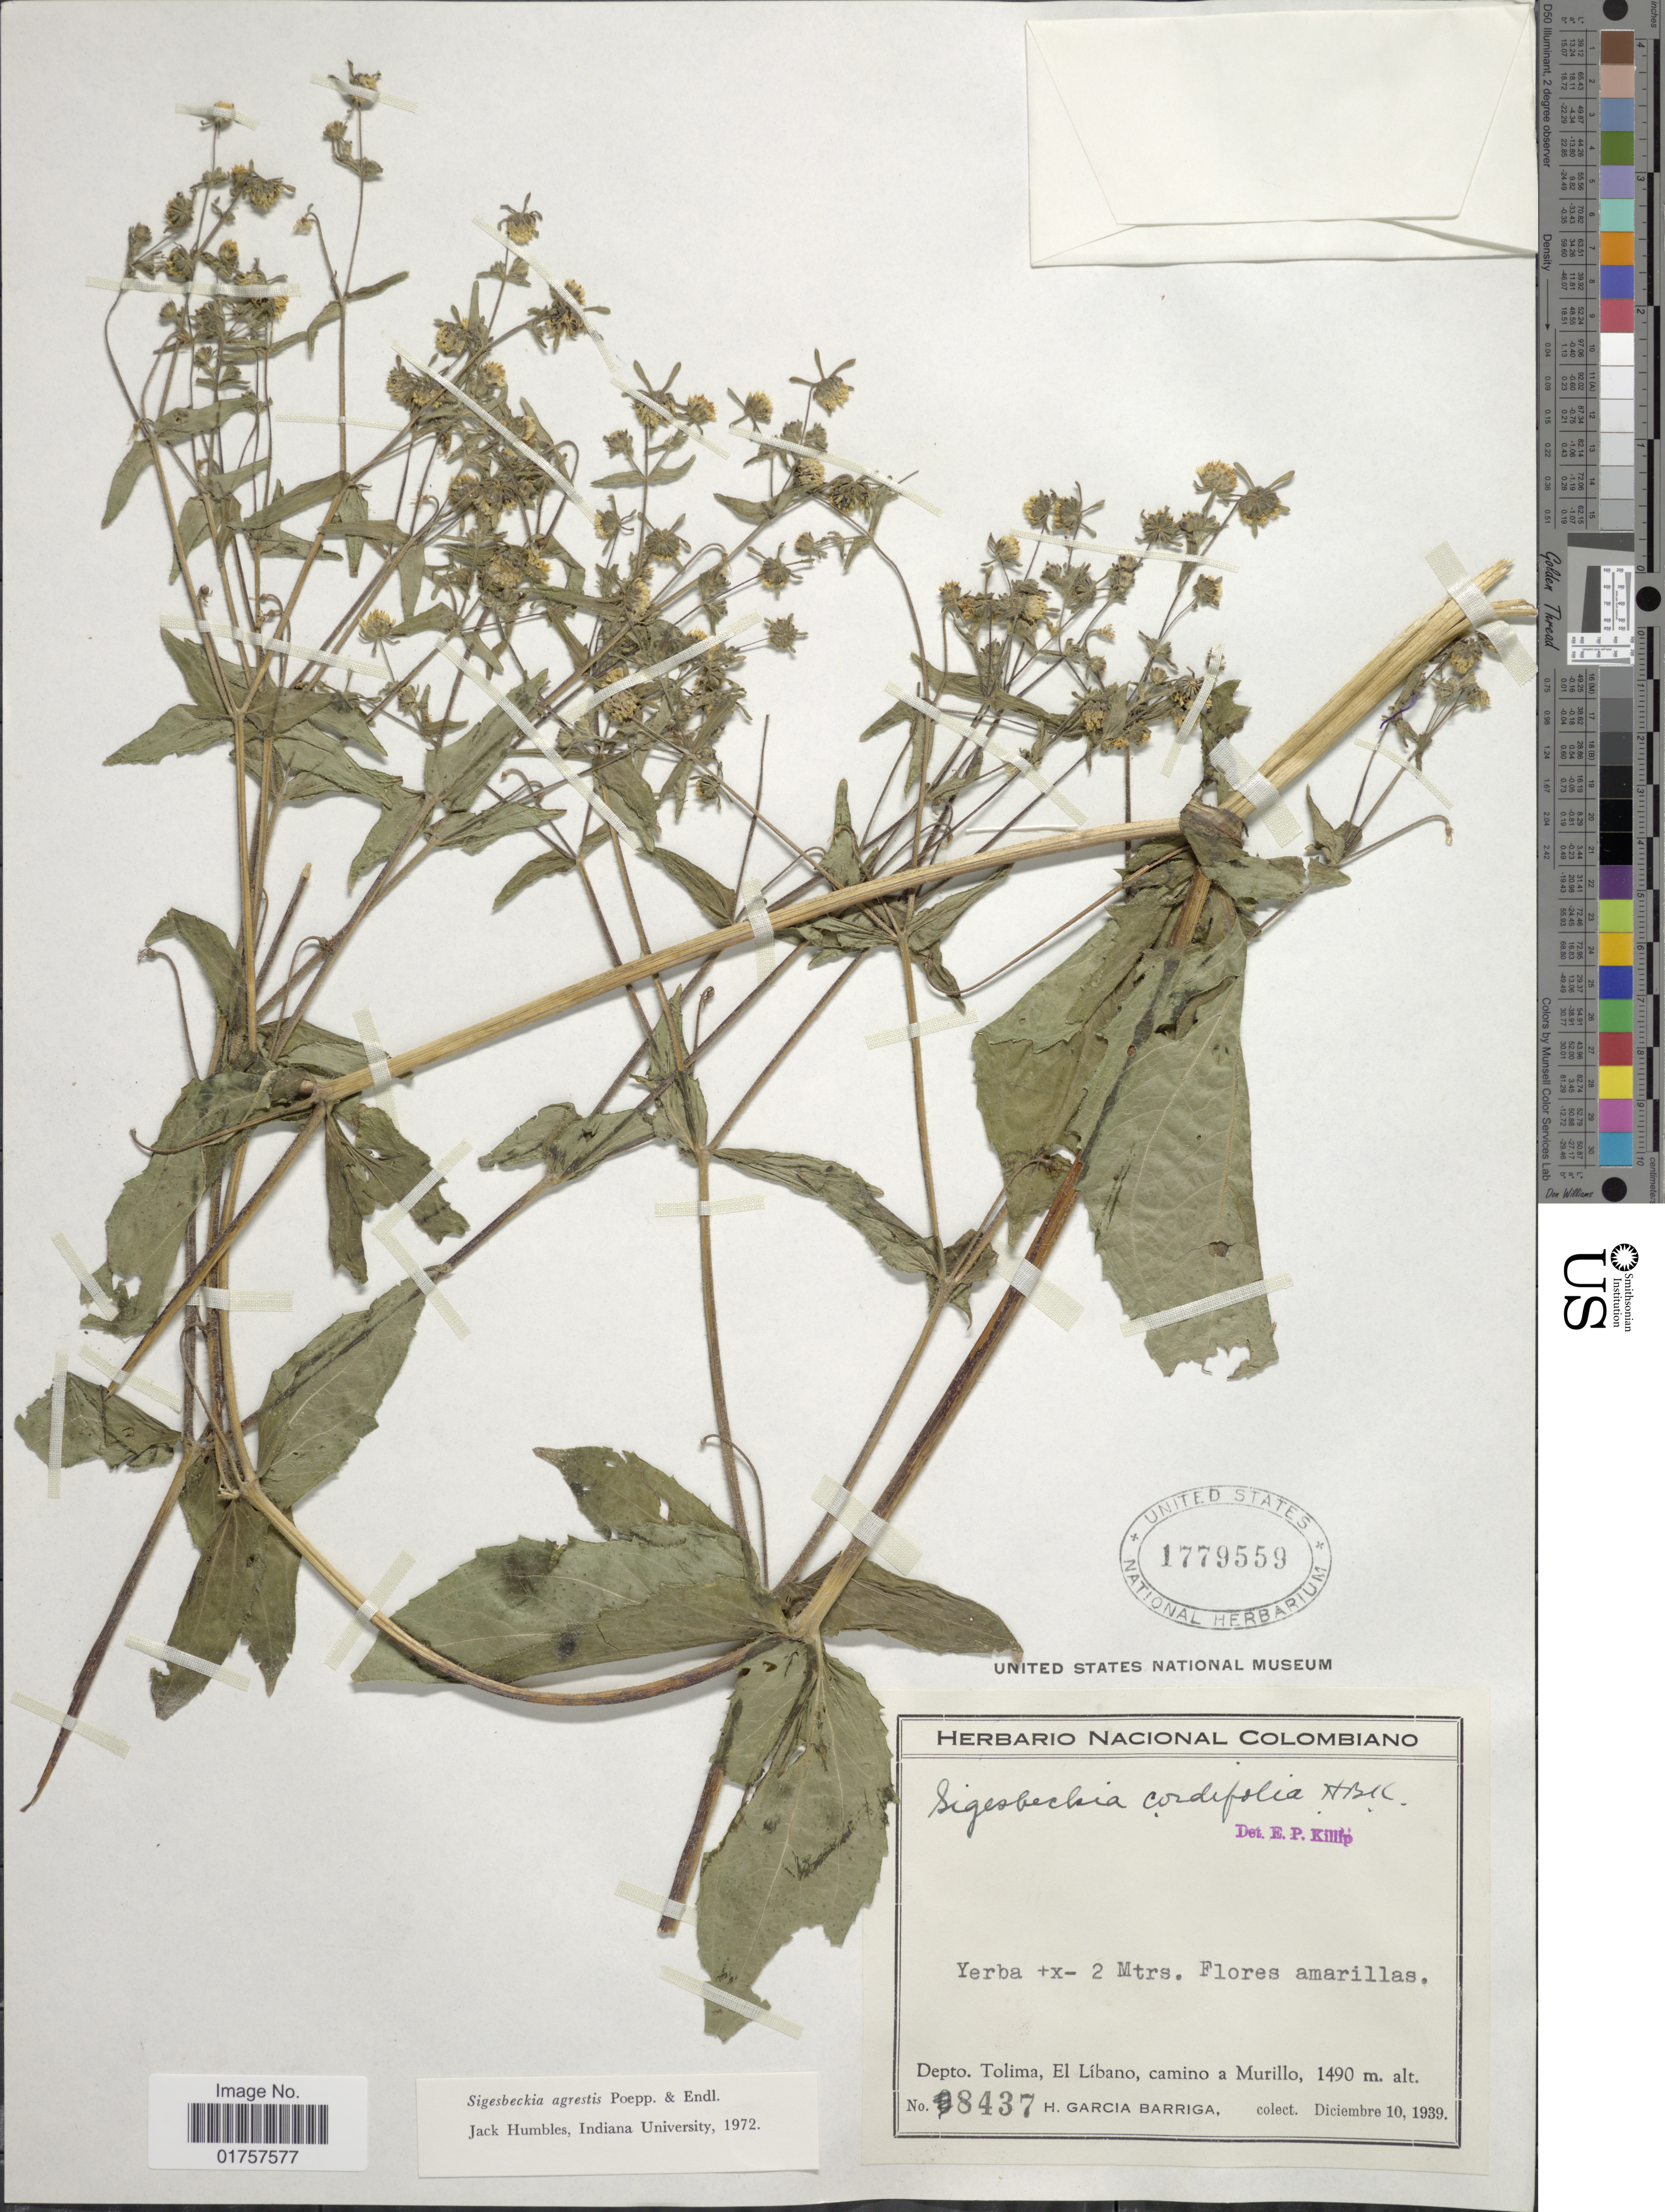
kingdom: Plantae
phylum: Tracheophyta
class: Magnoliopsida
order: Asterales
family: Asteraceae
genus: Sigesbeckia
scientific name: Sigesbeckia agrestis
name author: Poepp.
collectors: H. García Barriga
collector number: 8437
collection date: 1939-12-10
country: Colombia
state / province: Tolima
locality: El Líbano, camino a Murillo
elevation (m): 1490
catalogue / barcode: US 1779559